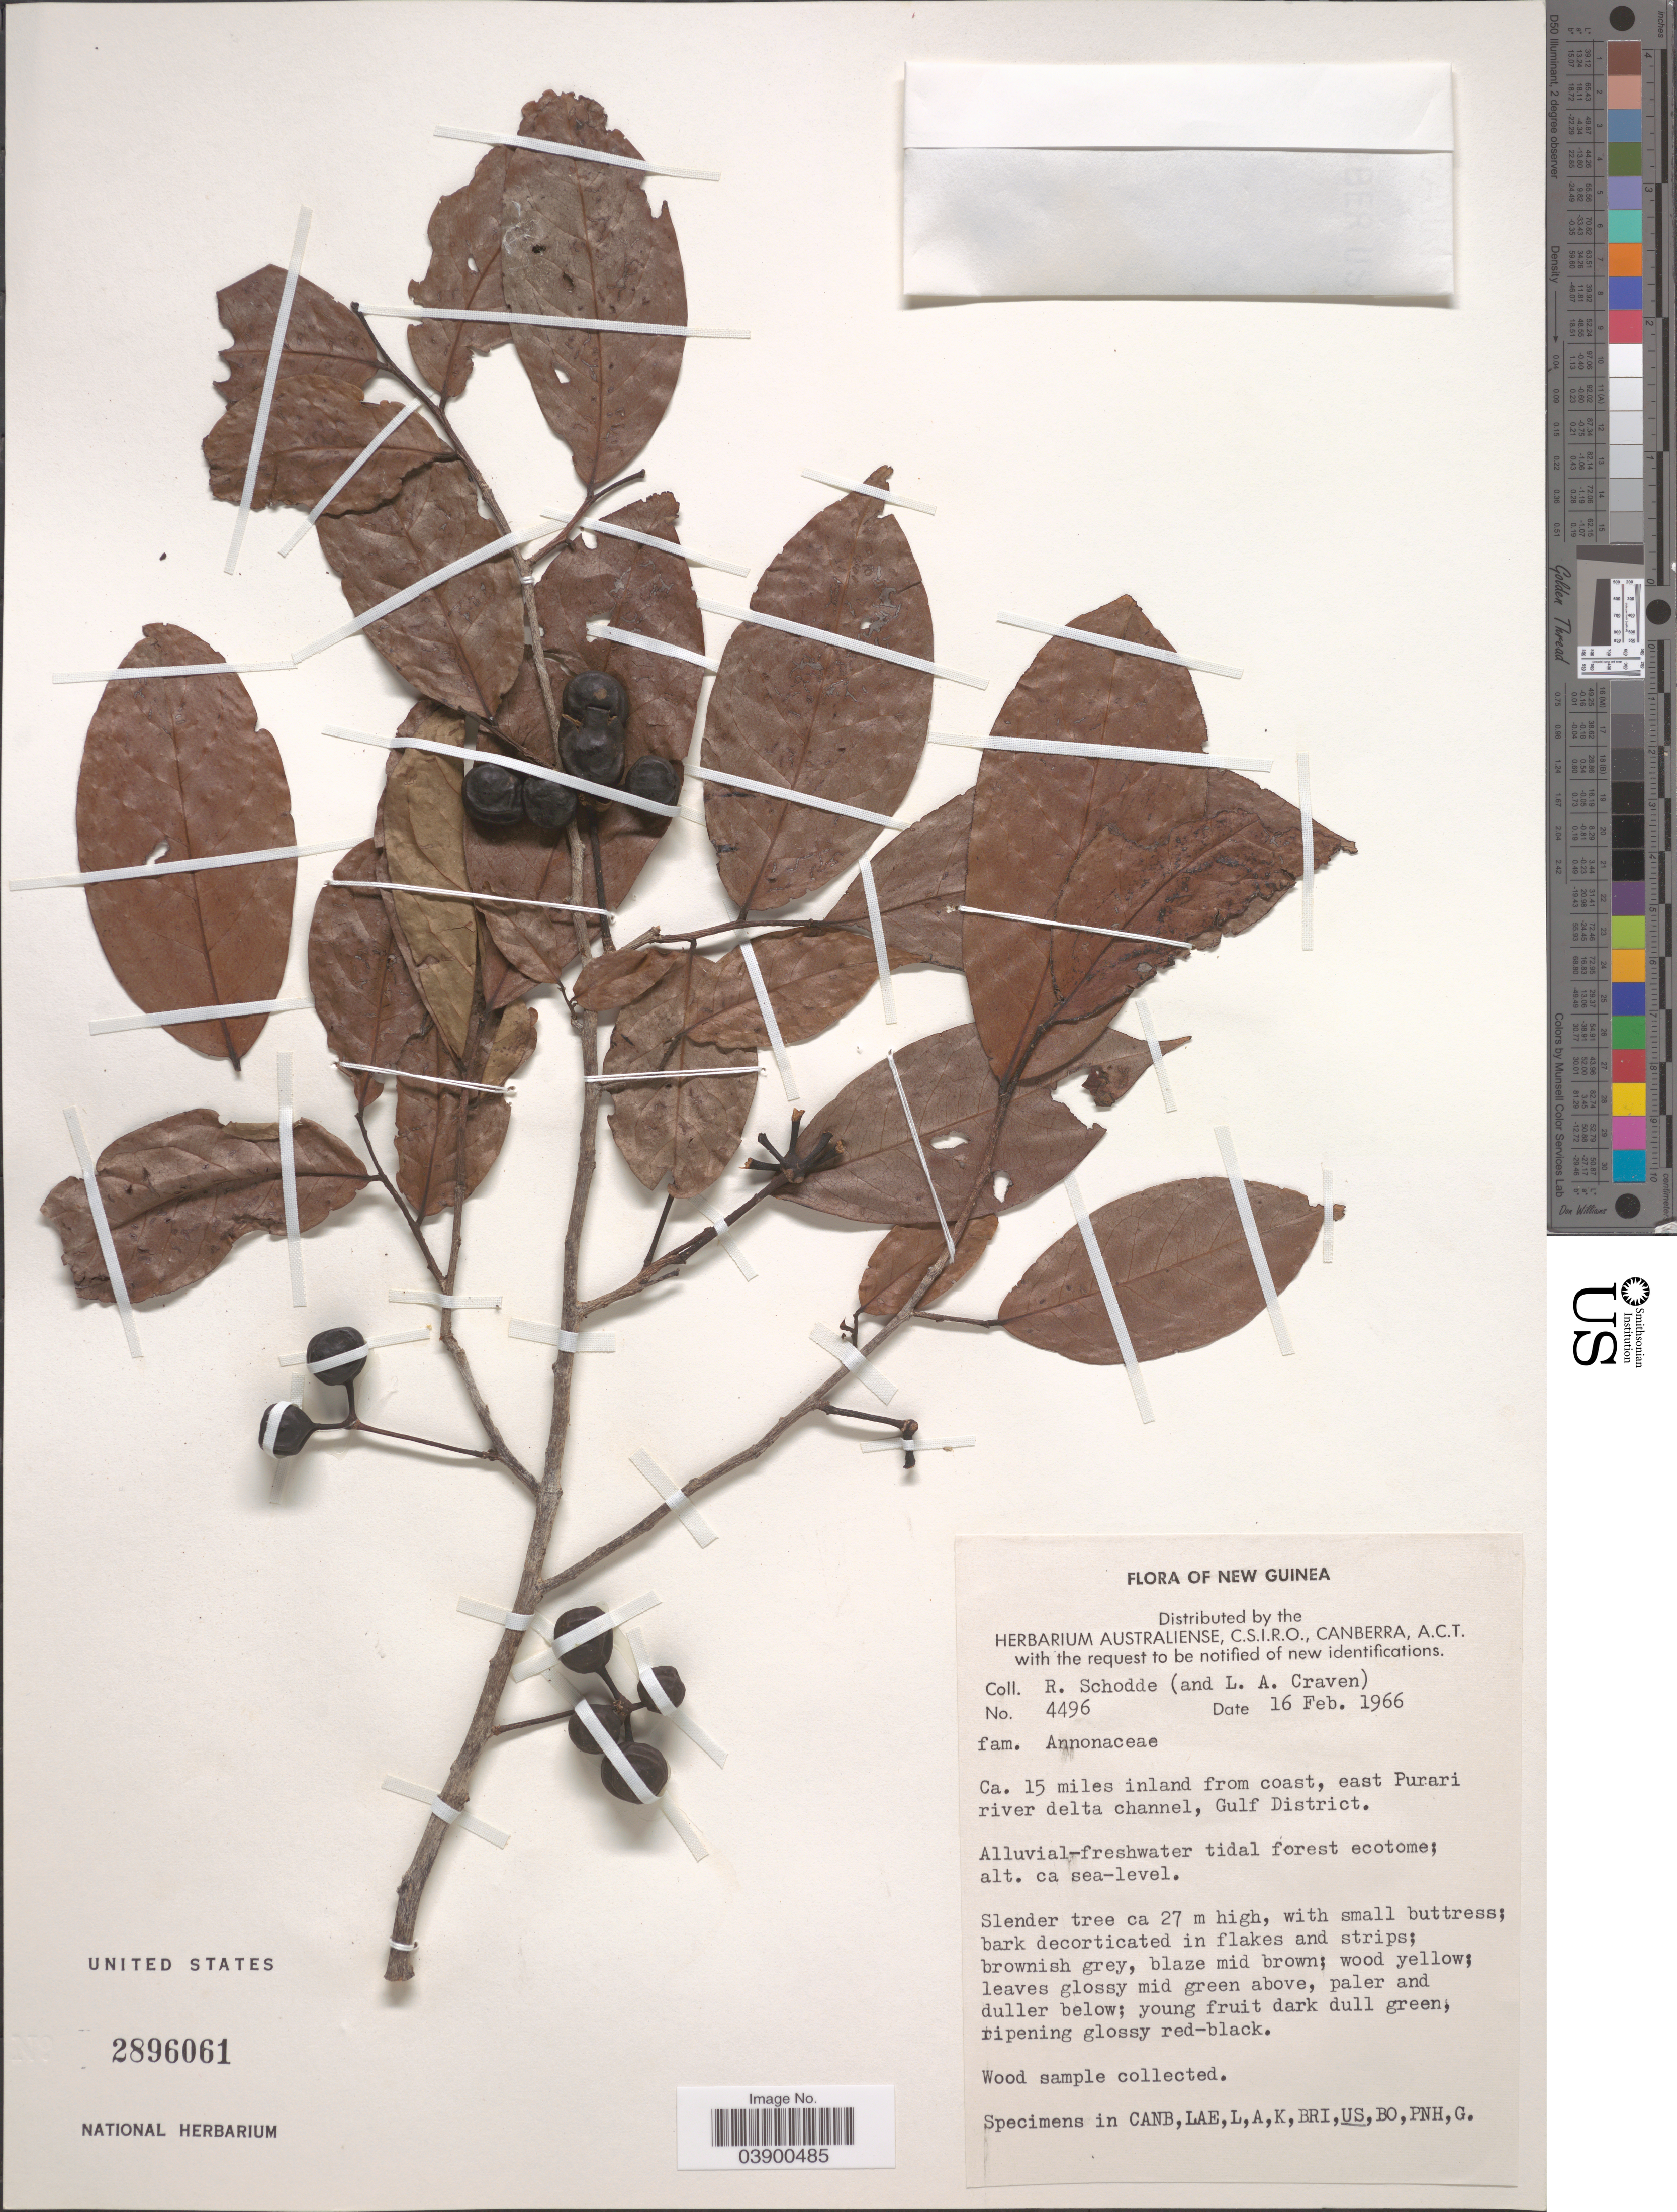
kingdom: Plantae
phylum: Tracheophyta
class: Magnoliopsida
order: Magnoliales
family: Annonaceae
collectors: R. Schodde & L. A. Craven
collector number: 4496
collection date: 1966-02-16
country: Papua New Guinea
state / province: Gulf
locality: New Guinea. 15 miles inland from coast, east Purari river delta channel, Gulf District.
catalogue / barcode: US 2896061